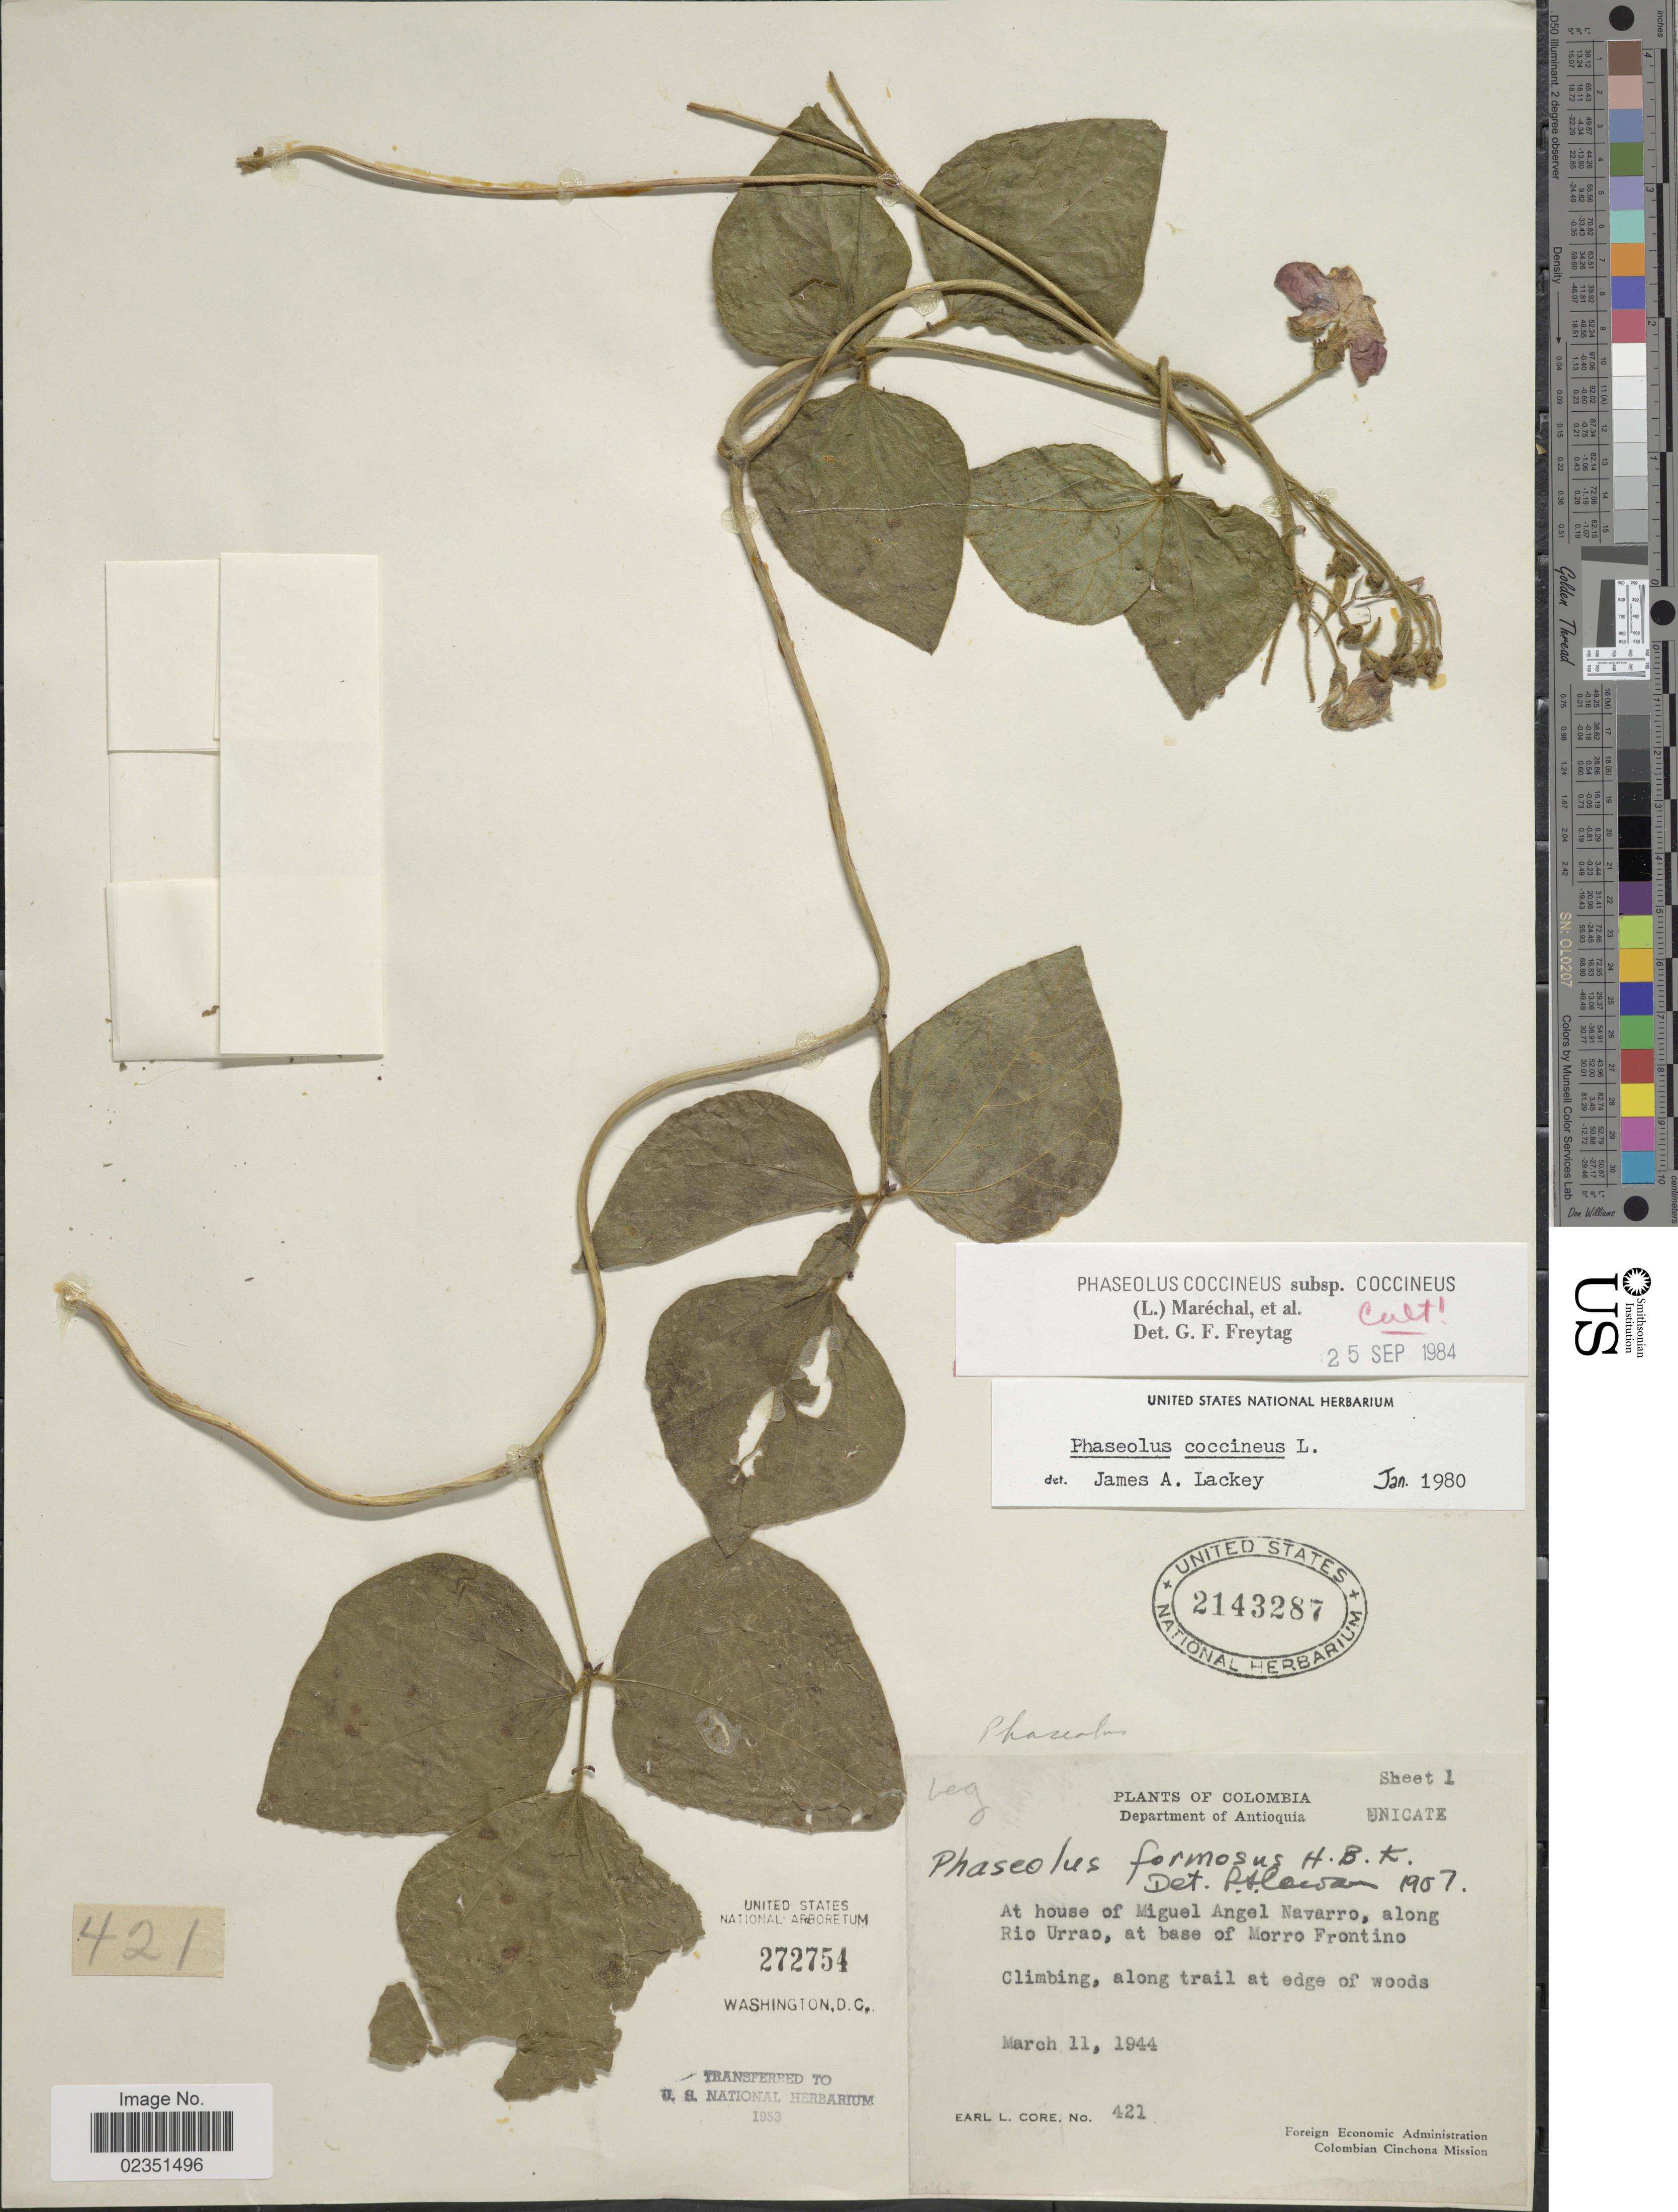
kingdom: Plantae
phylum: Tracheophyta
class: Magnoliopsida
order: Fabales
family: Fabaceae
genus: Phaseolus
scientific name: Phaseolus coccineus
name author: L.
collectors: E. L. Core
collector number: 421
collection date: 1944-03-11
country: Colombia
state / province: Antioquia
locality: At house of Miguel Angel Navarro, along Rio Urrao, at base of Morro Frontino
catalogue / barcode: US 2143287